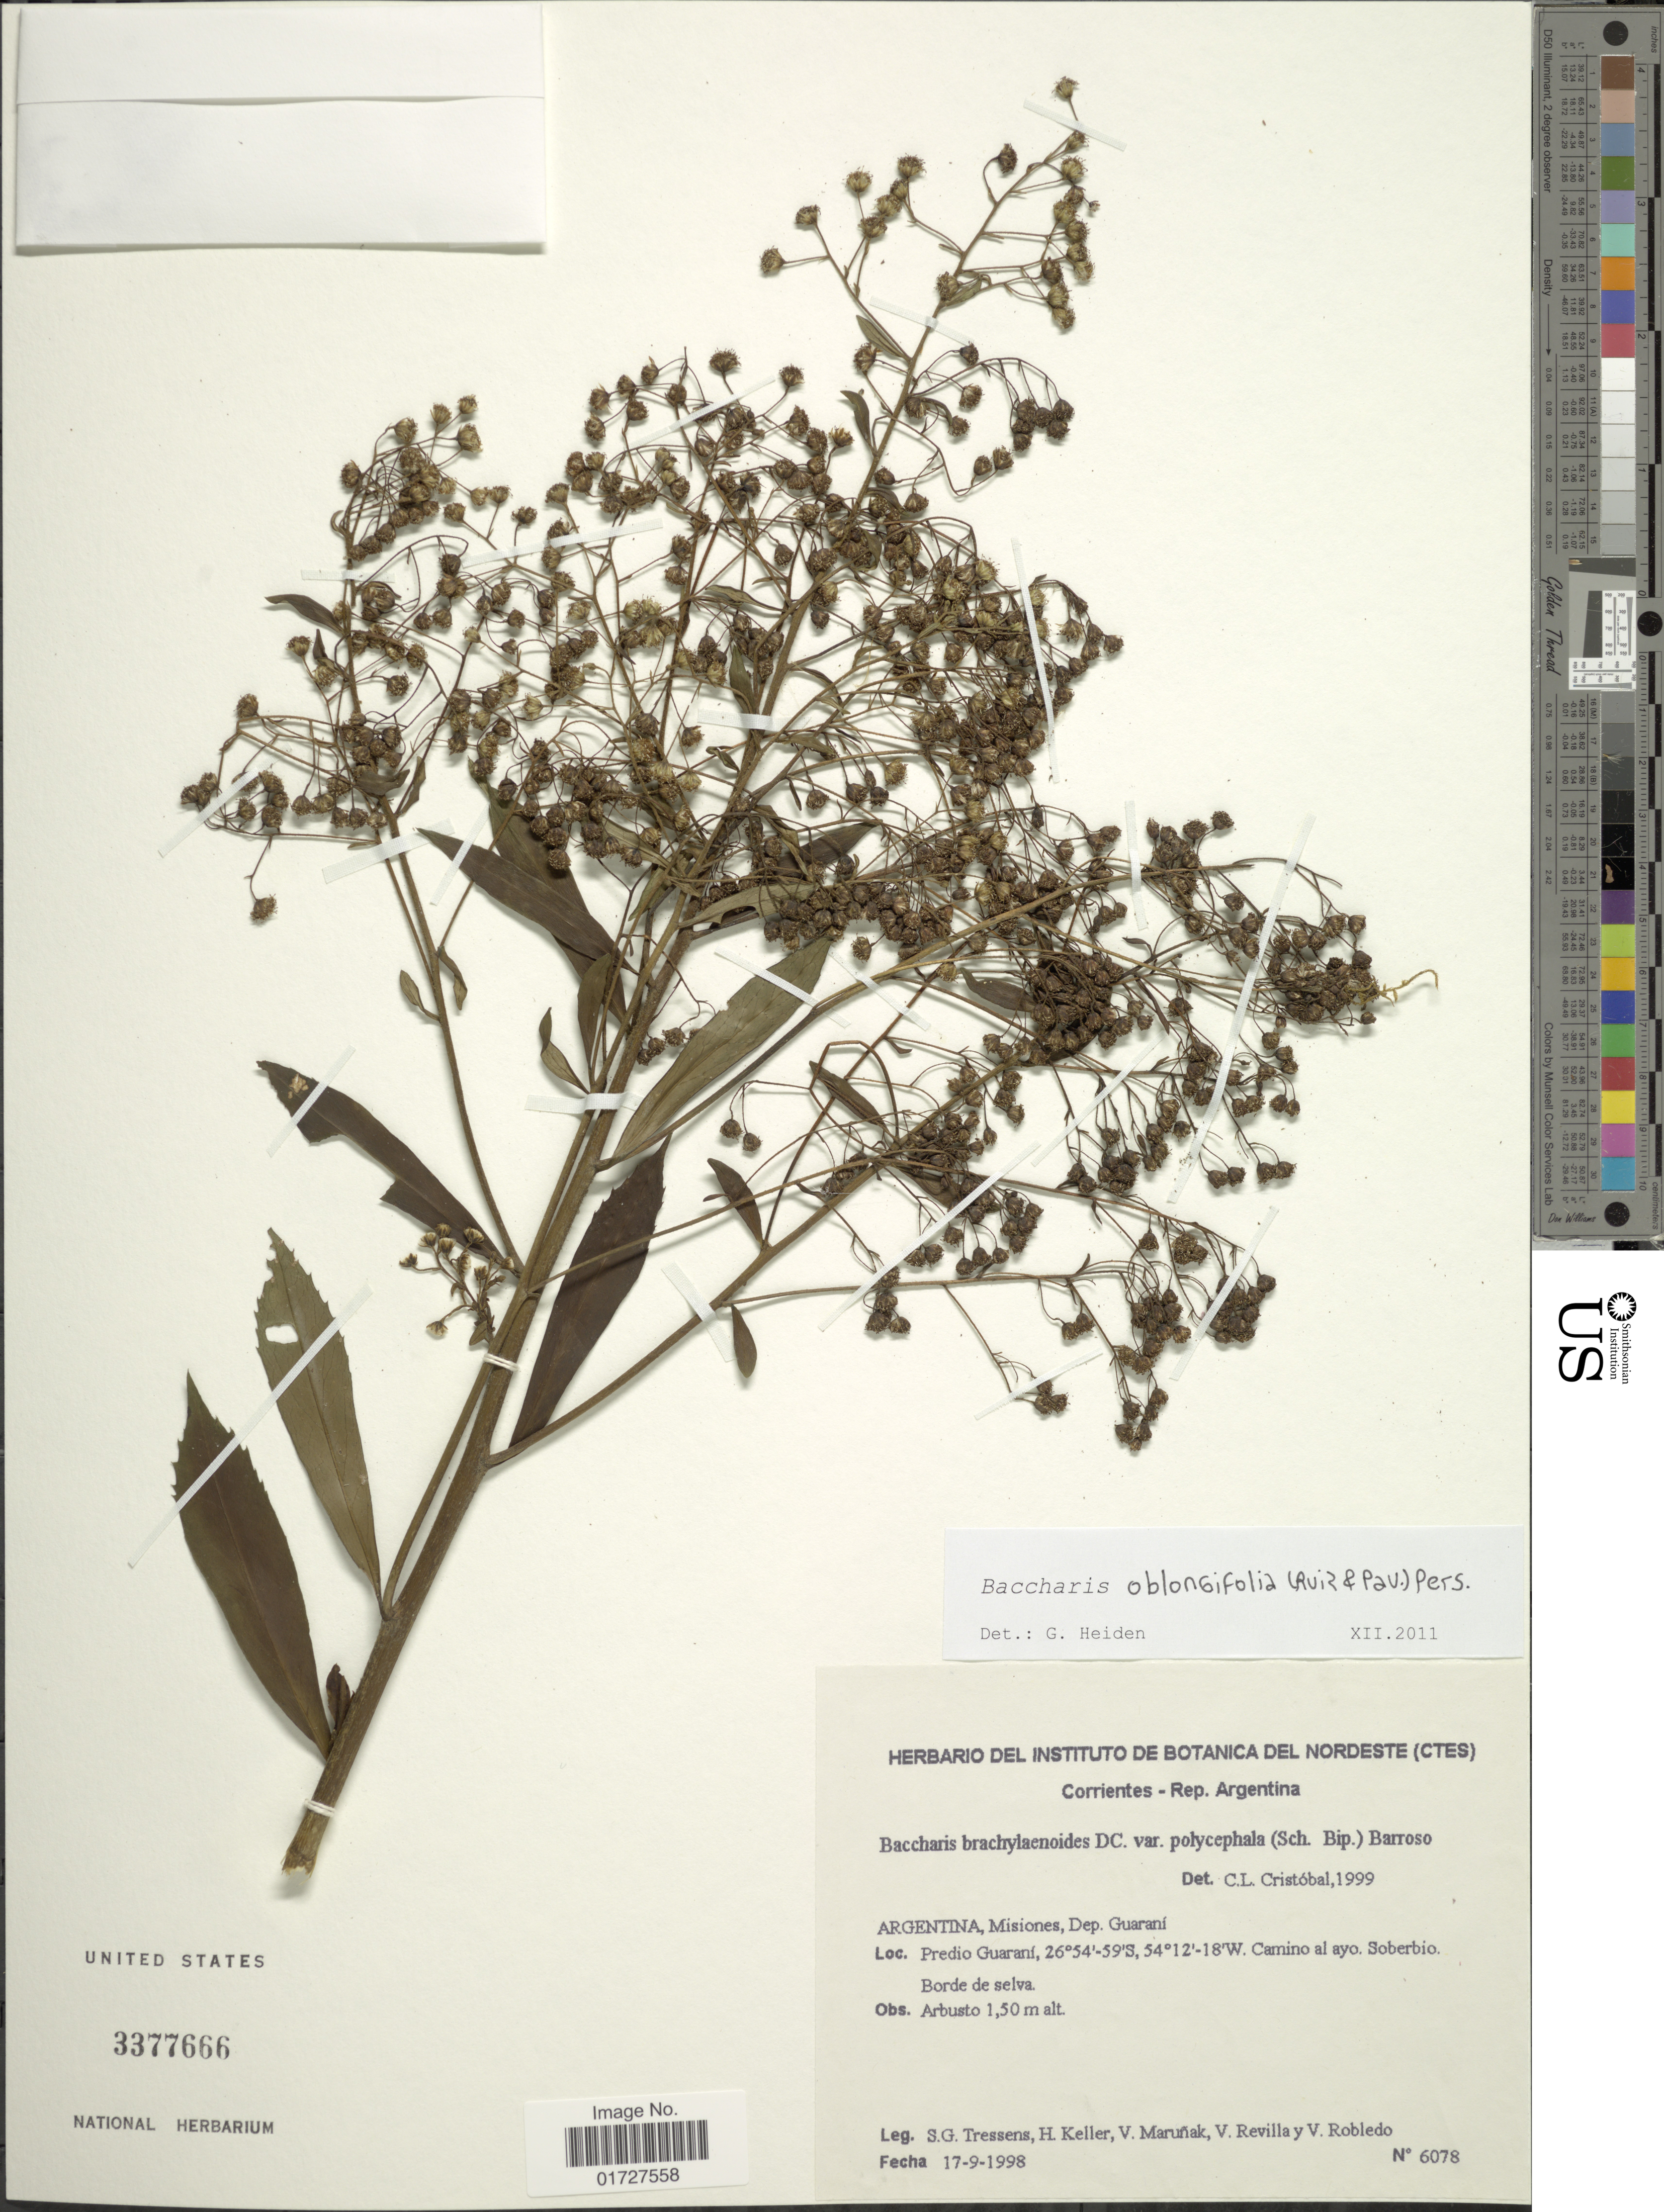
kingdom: Plantae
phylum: Tracheophyta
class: Magnoliopsida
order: Asterales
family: Asteraceae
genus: Baccharis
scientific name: Baccharis oblongifolia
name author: (Ruiz & Pav.) Pers.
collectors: S. Tressens, H. Keller, V. Maruñak, V. Revilla & V. Robledo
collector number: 6078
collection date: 1998-09-17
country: Argentina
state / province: Misiones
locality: Dep. Guarani, Predio Guarani, Camino al ayo. Soberbio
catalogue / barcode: US 3377666